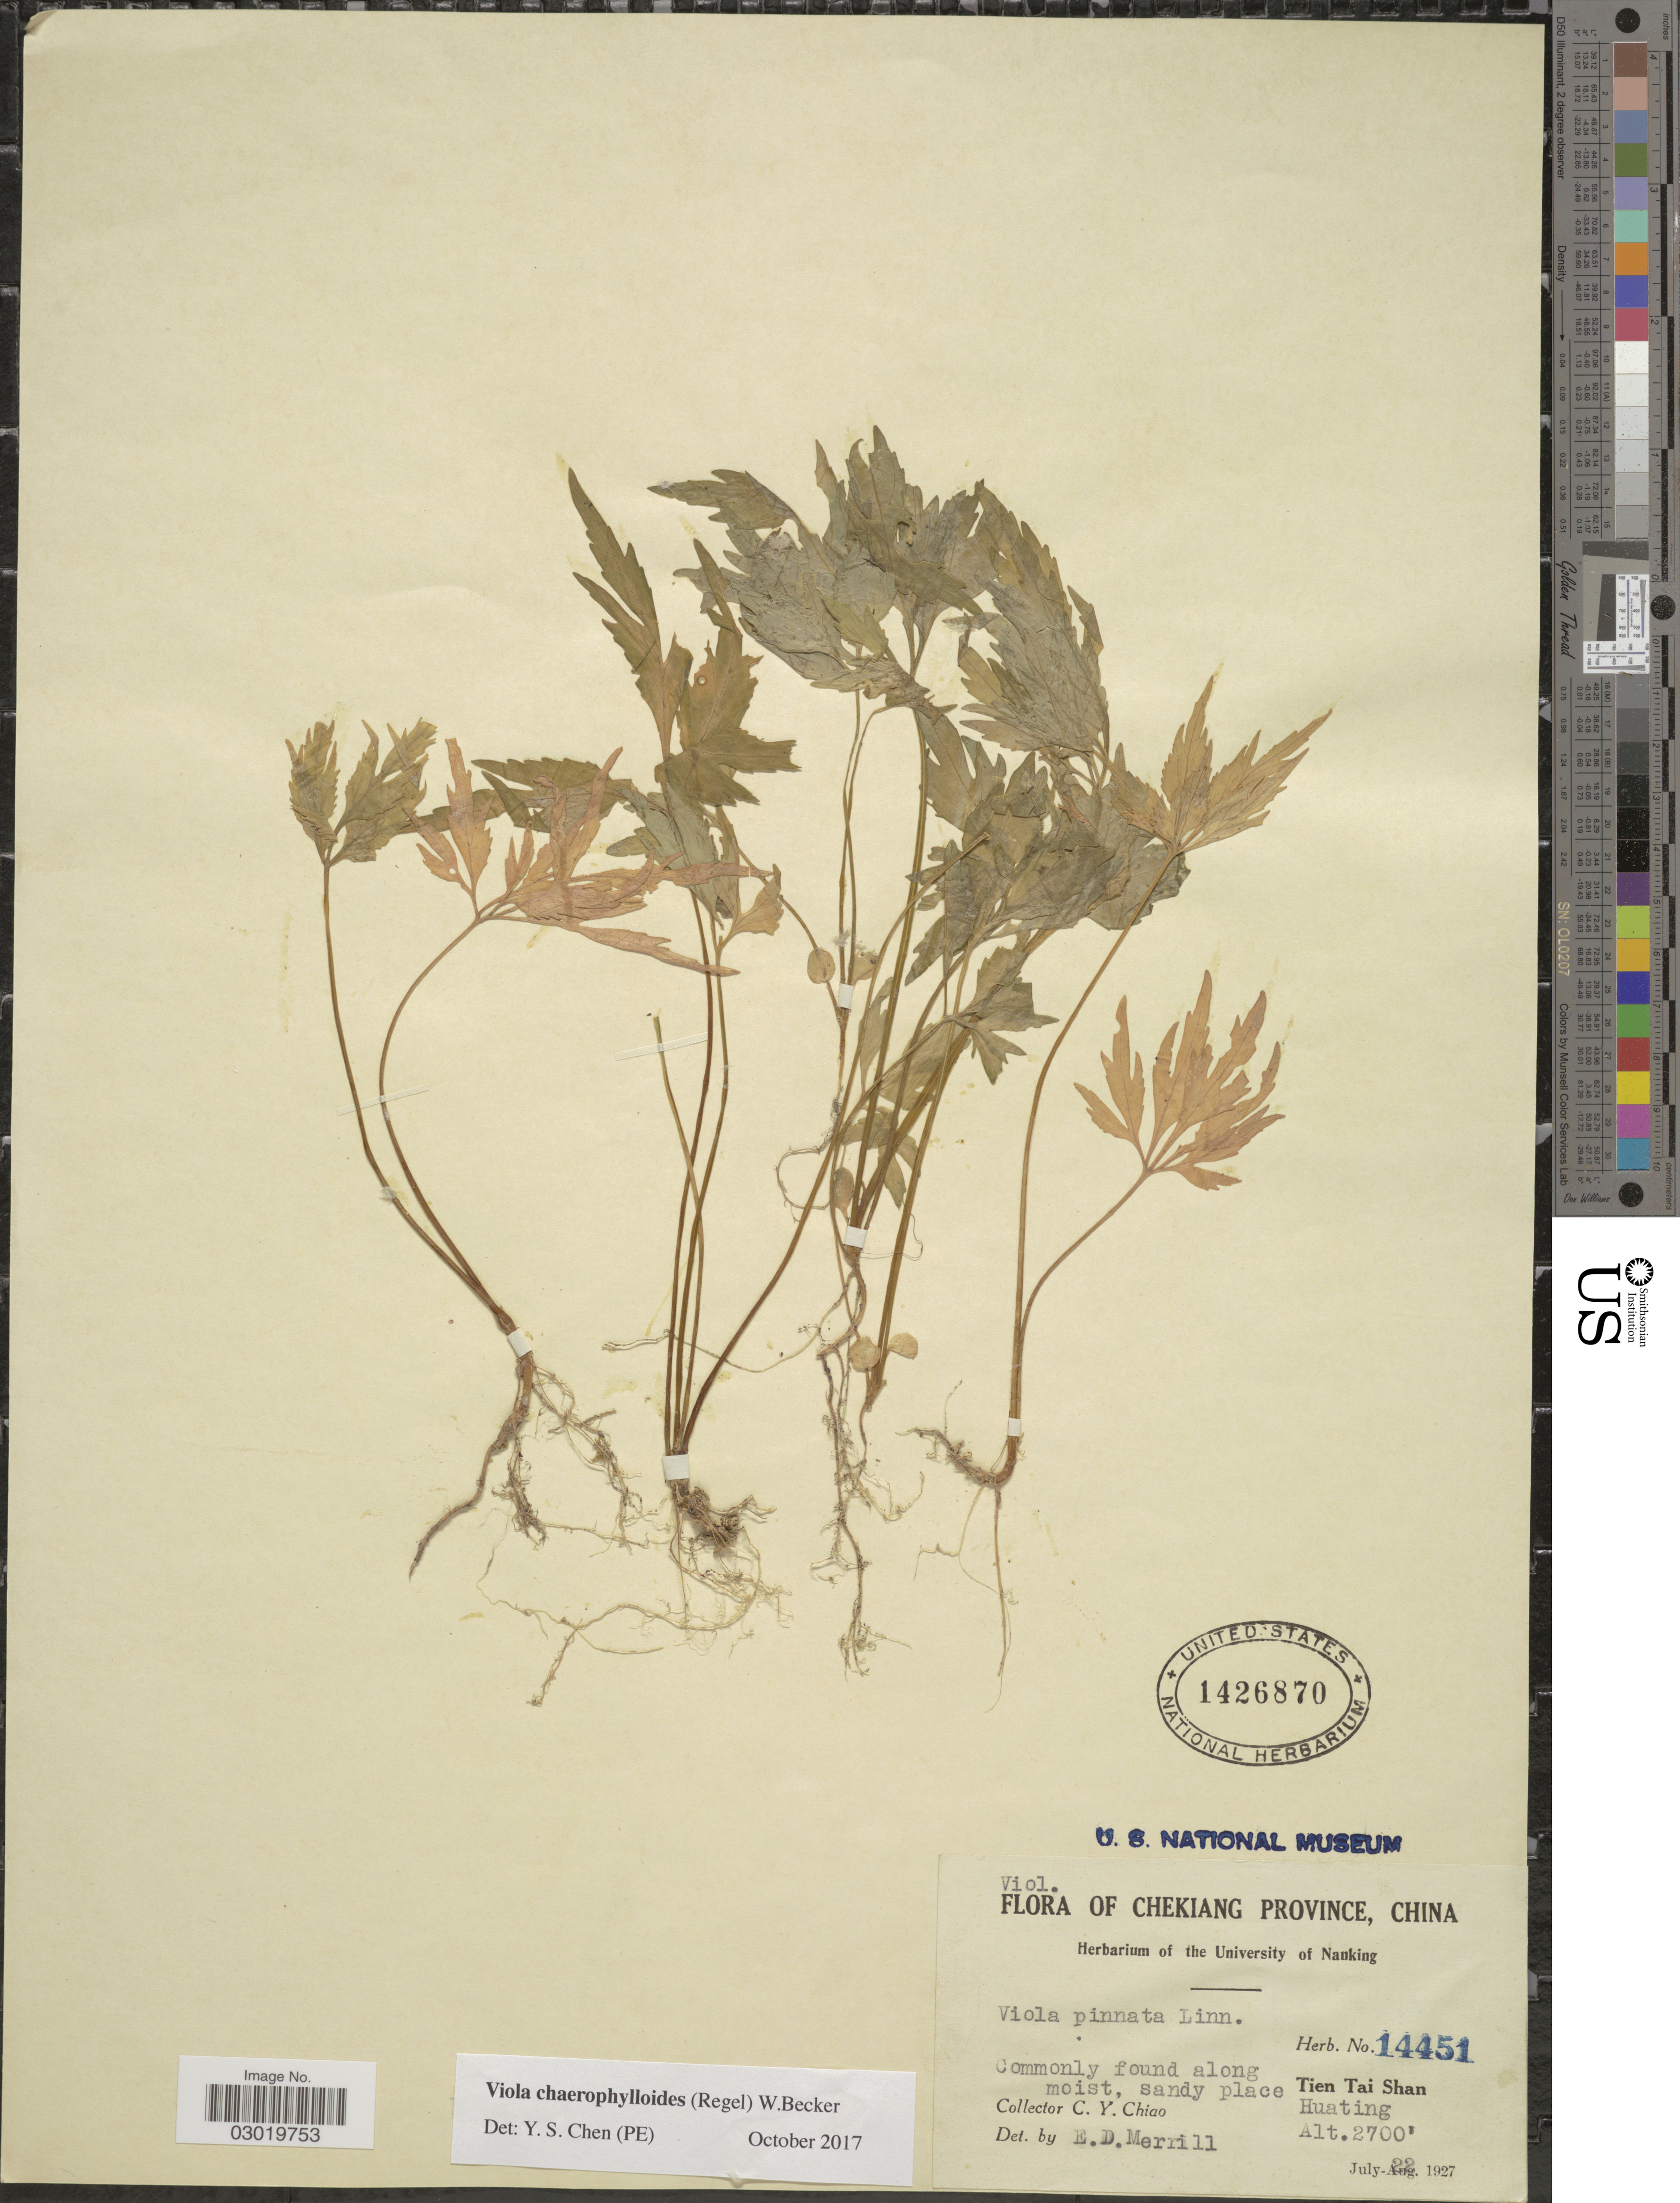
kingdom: Plantae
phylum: Tracheophyta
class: Magnoliopsida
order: Malpighiales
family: Violaceae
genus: Viola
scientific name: Viola chaerophylloides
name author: (Regel) W. Becker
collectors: C. Y. Chiao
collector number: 14451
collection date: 1927-07-22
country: China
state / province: Zhejiang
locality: Chekiang Province. Tien Tai Shan. Huating.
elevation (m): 823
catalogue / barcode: US 1426870